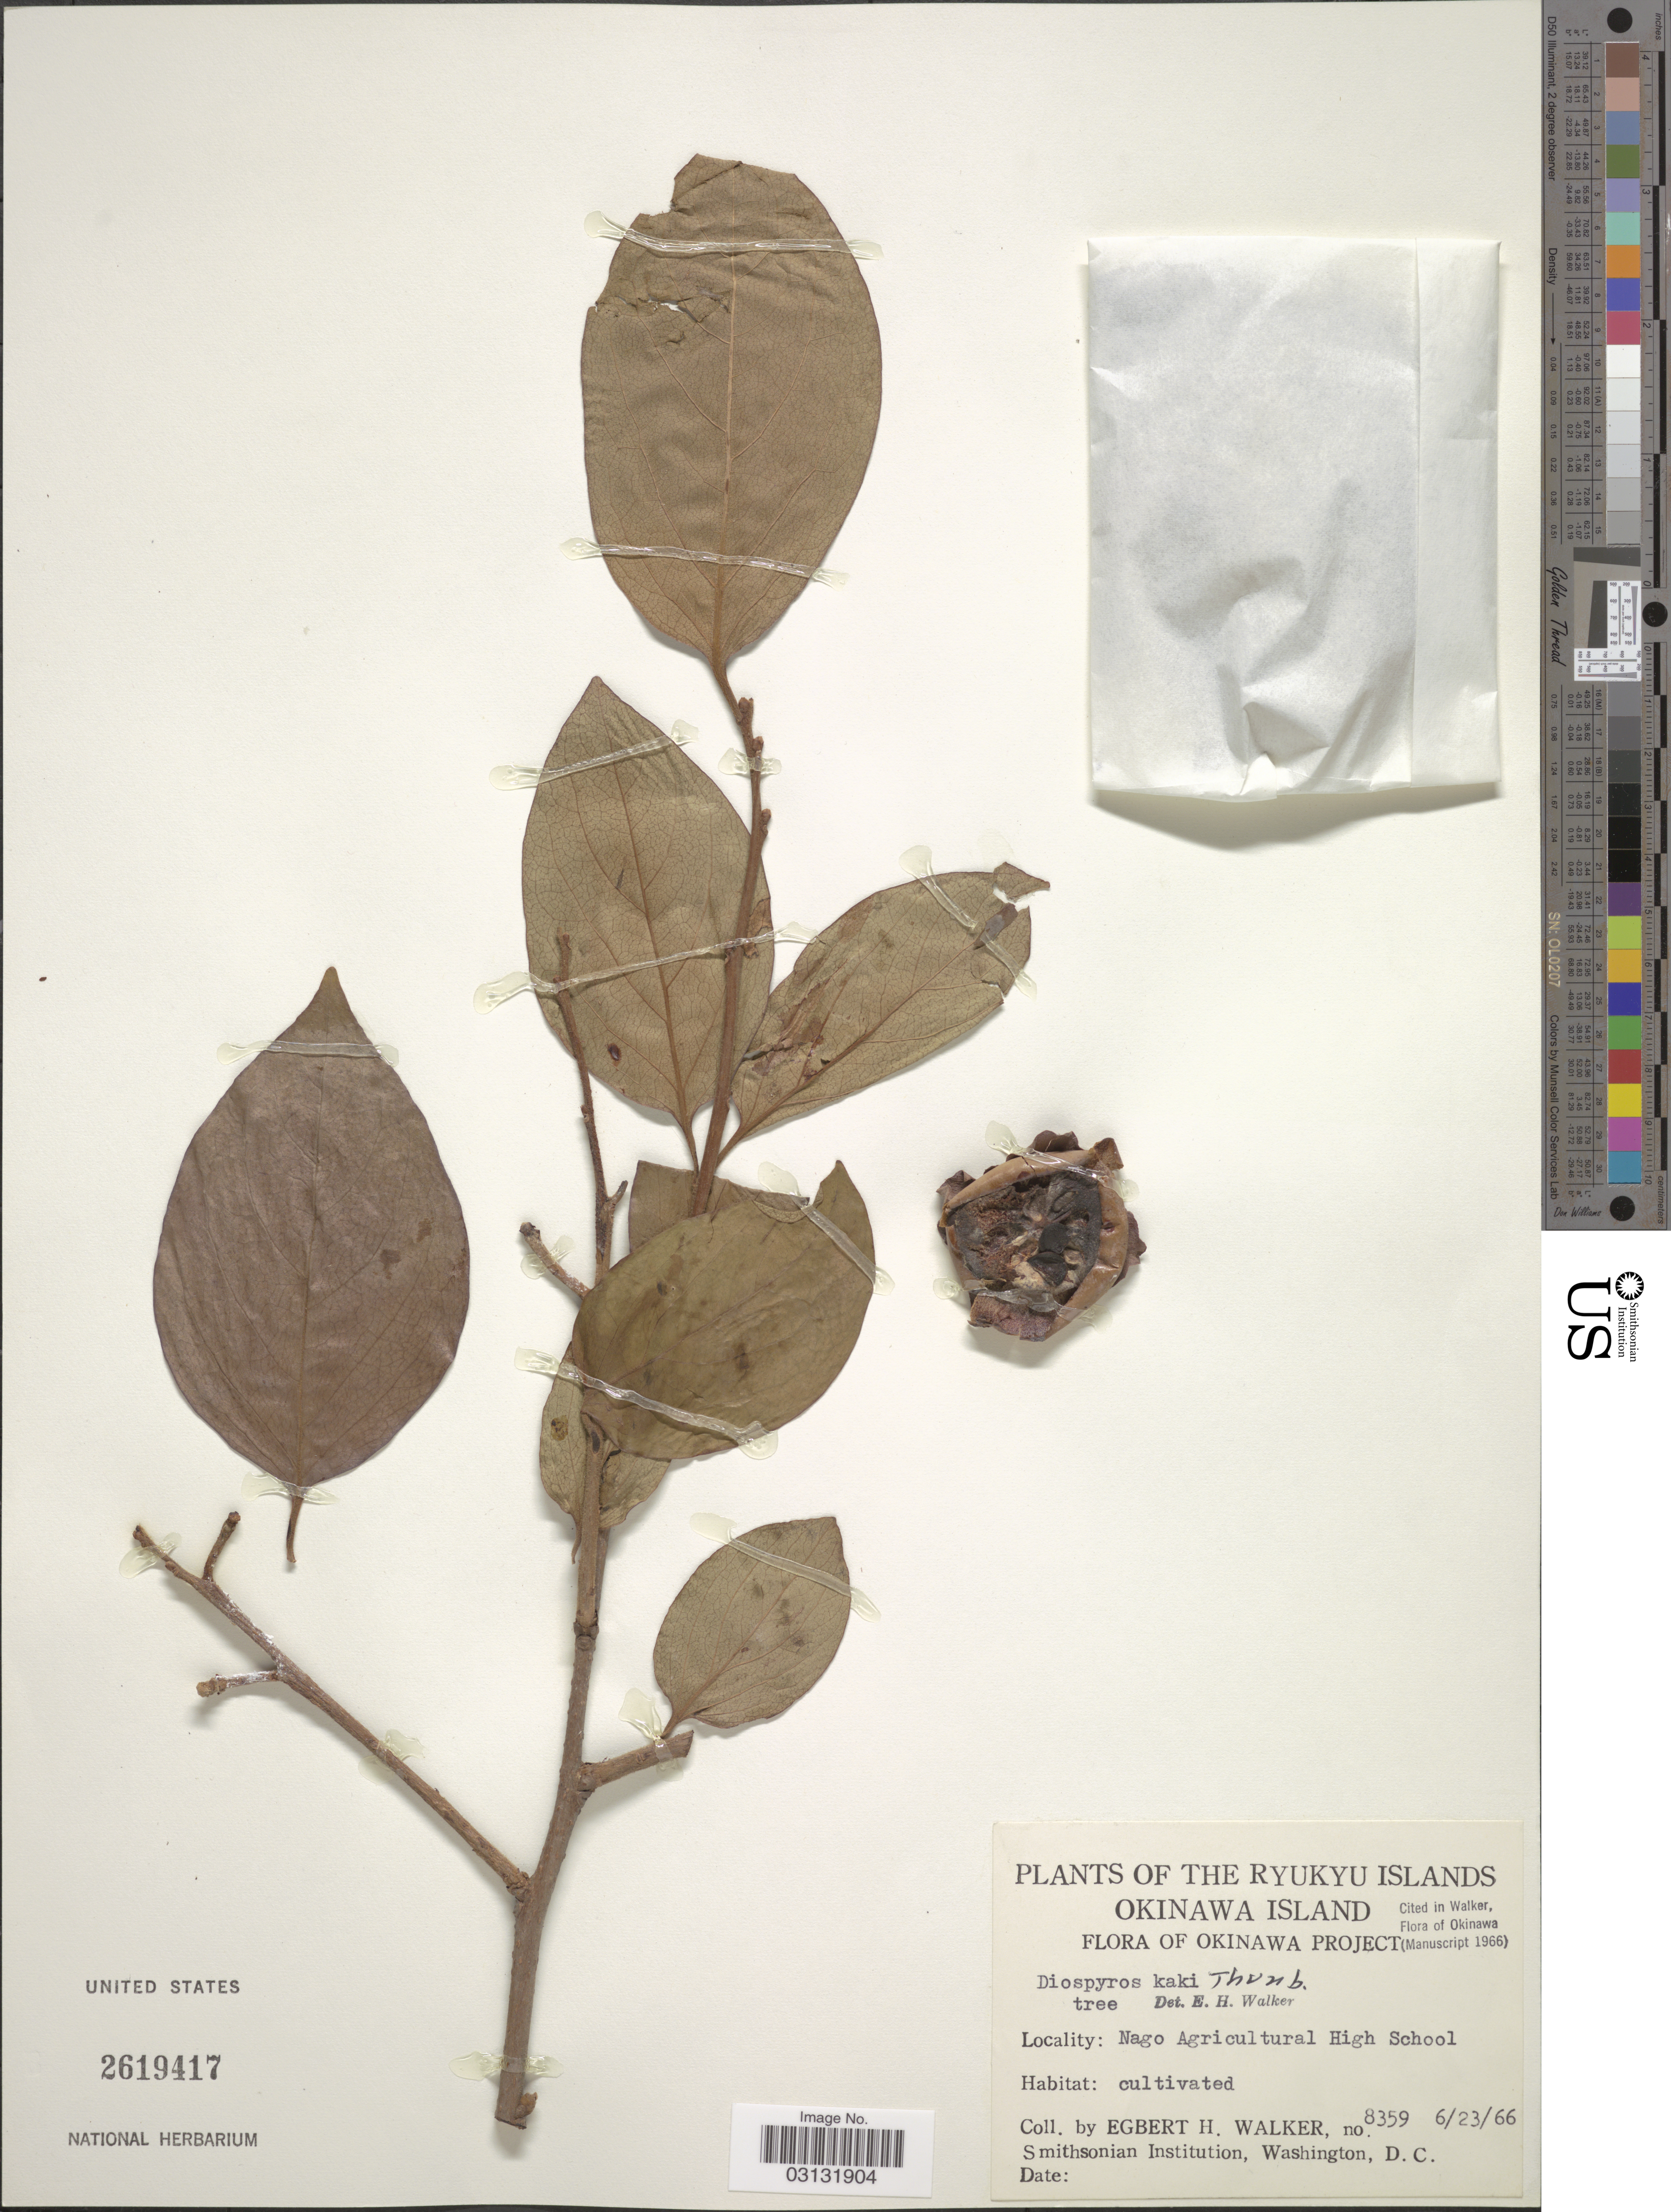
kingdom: Plantae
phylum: Tracheophyta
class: Magnoliopsida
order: Ericales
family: Ebenaceae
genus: Diospyros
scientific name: Diospyros kaki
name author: Thunb.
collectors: E. H. Walker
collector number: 8359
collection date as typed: Transcribed d/m/y: 23/6/66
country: Japan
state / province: Okinawa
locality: The Ryukyu Islands. Okinawa Island. Okinawa Project. Nago Agricultural High School.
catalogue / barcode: US 2619417